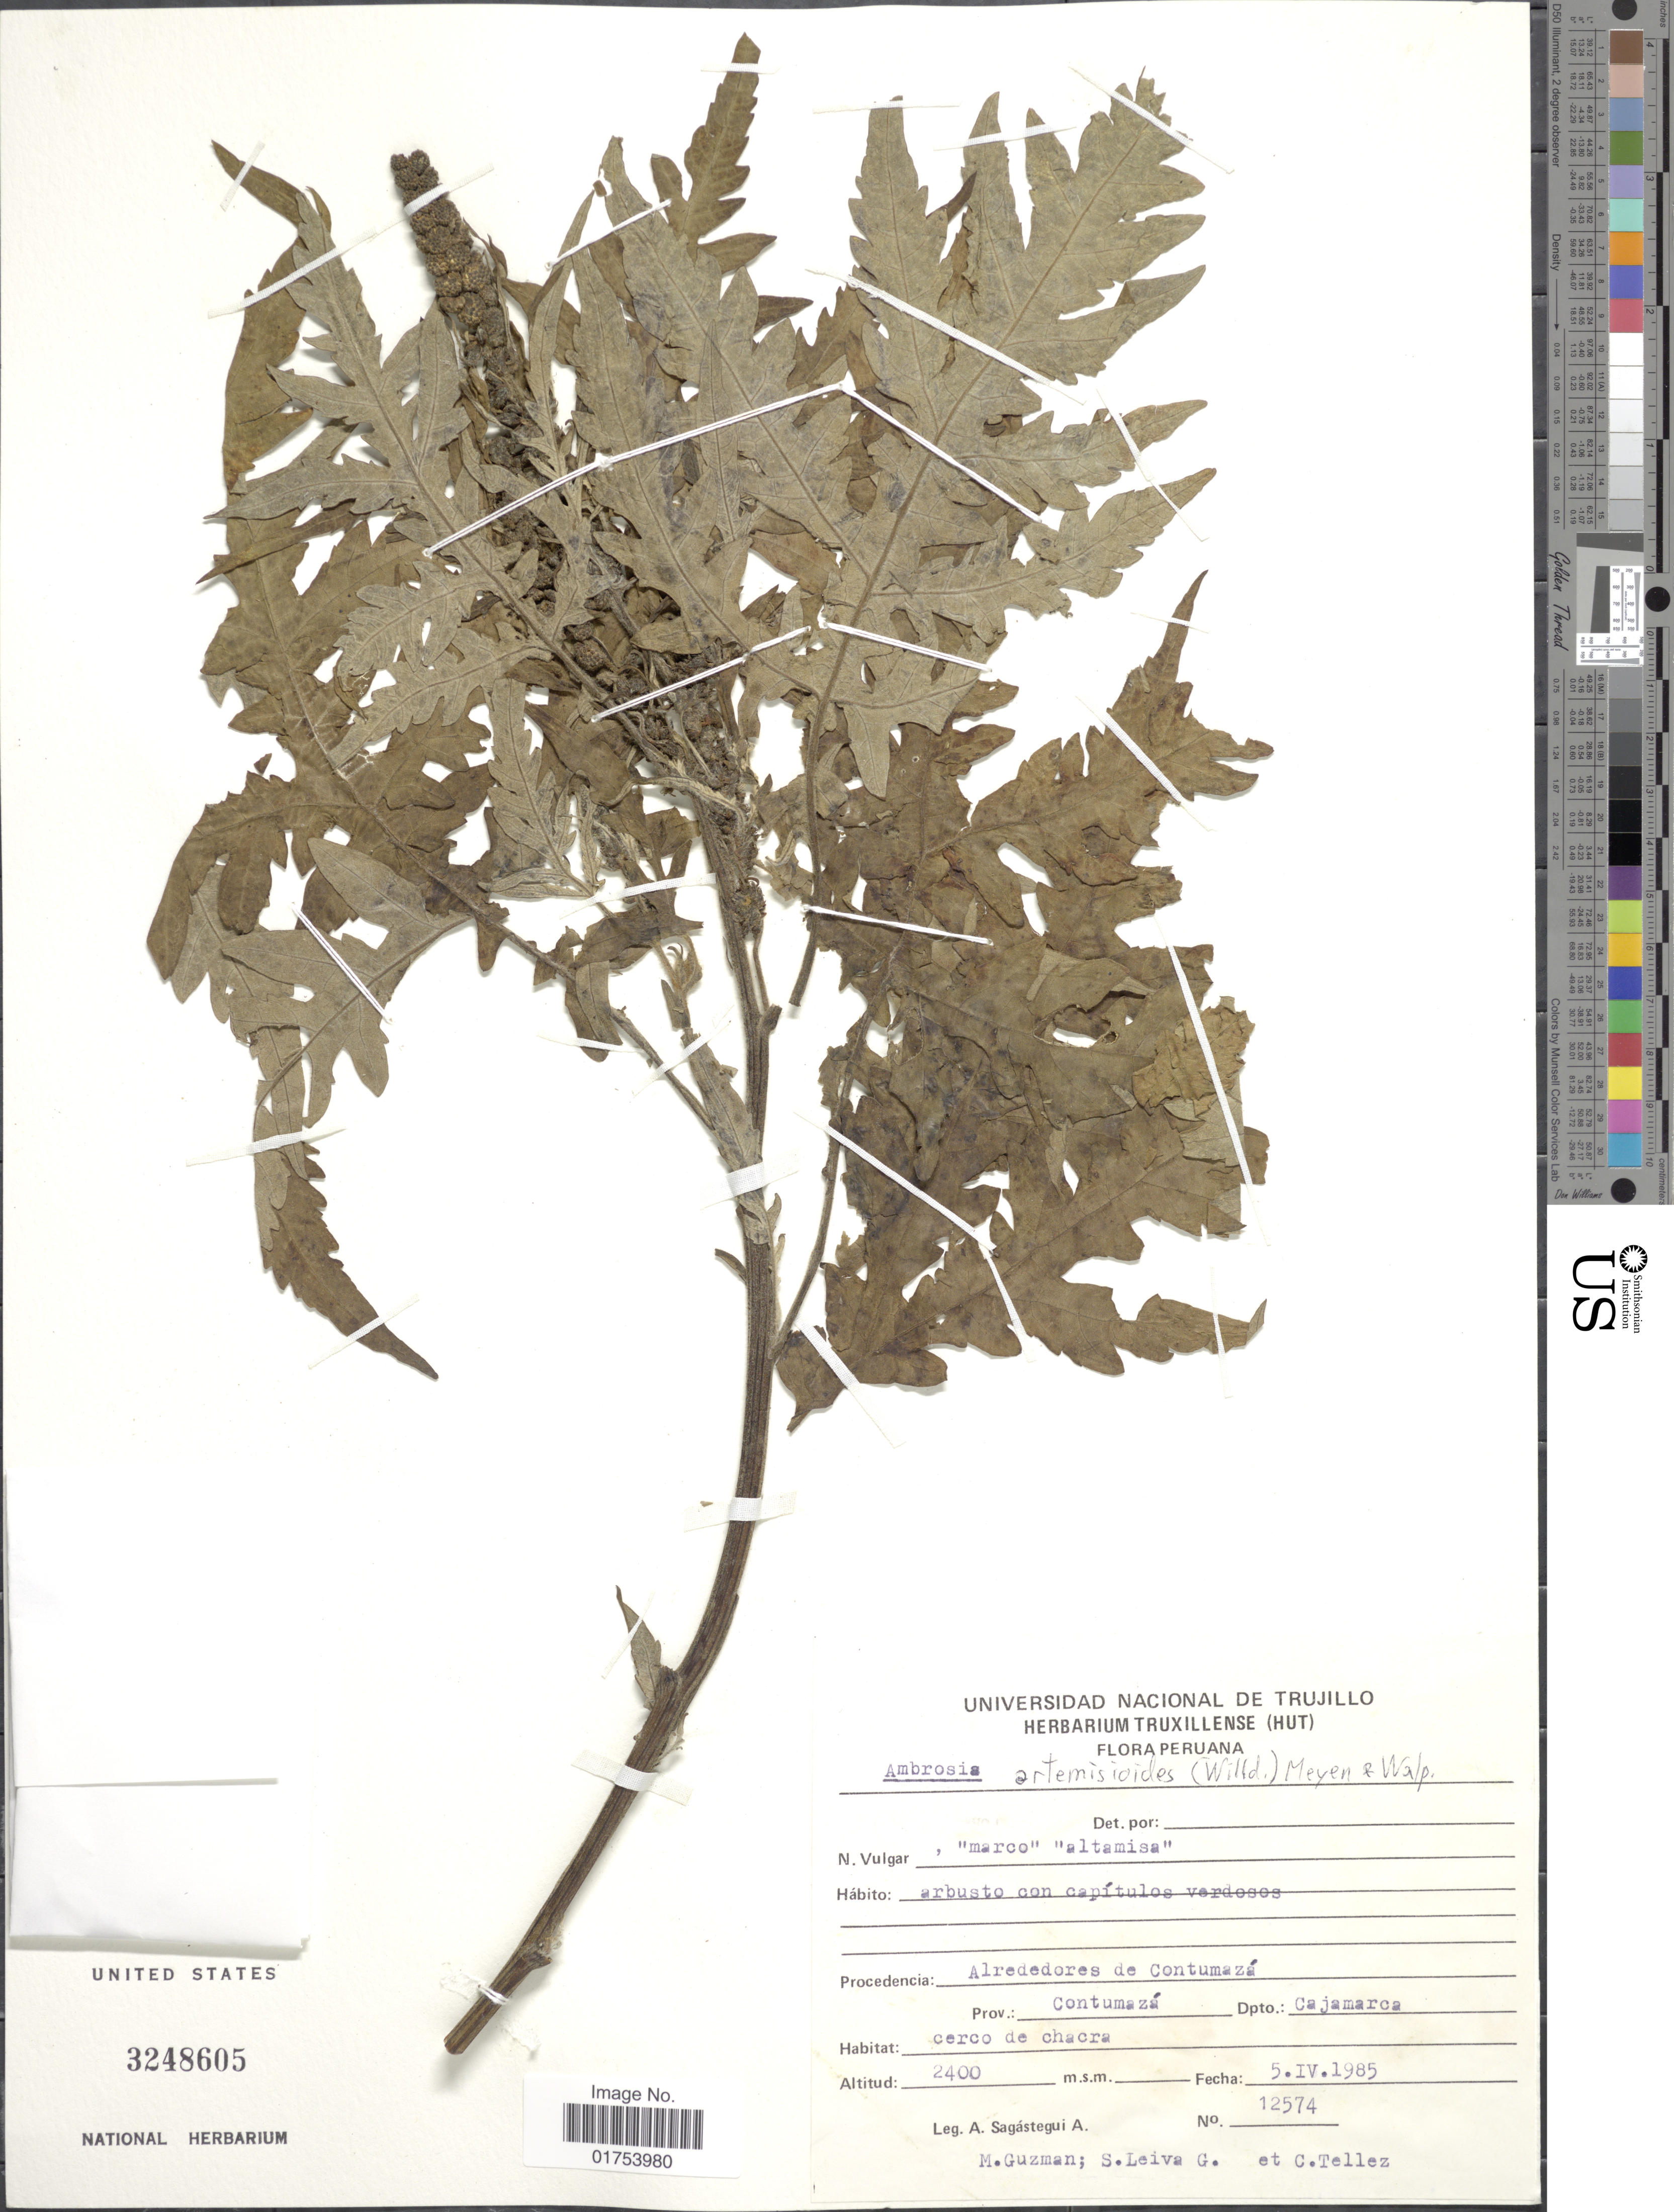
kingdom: Plantae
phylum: Tracheophyta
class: Magnoliopsida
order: Asterales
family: Asteraceae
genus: Ambrosia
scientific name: Ambrosia arborescens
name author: Mill.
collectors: A. Sagástegui A., M. Guzman, S. Leiva G. & C. Téllez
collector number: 12574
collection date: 1985-04-05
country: Peru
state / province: Cajamarca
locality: Procedencia: Alrededores de Contumaza, Prov.: Contumaza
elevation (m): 2400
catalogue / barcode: US 3248605